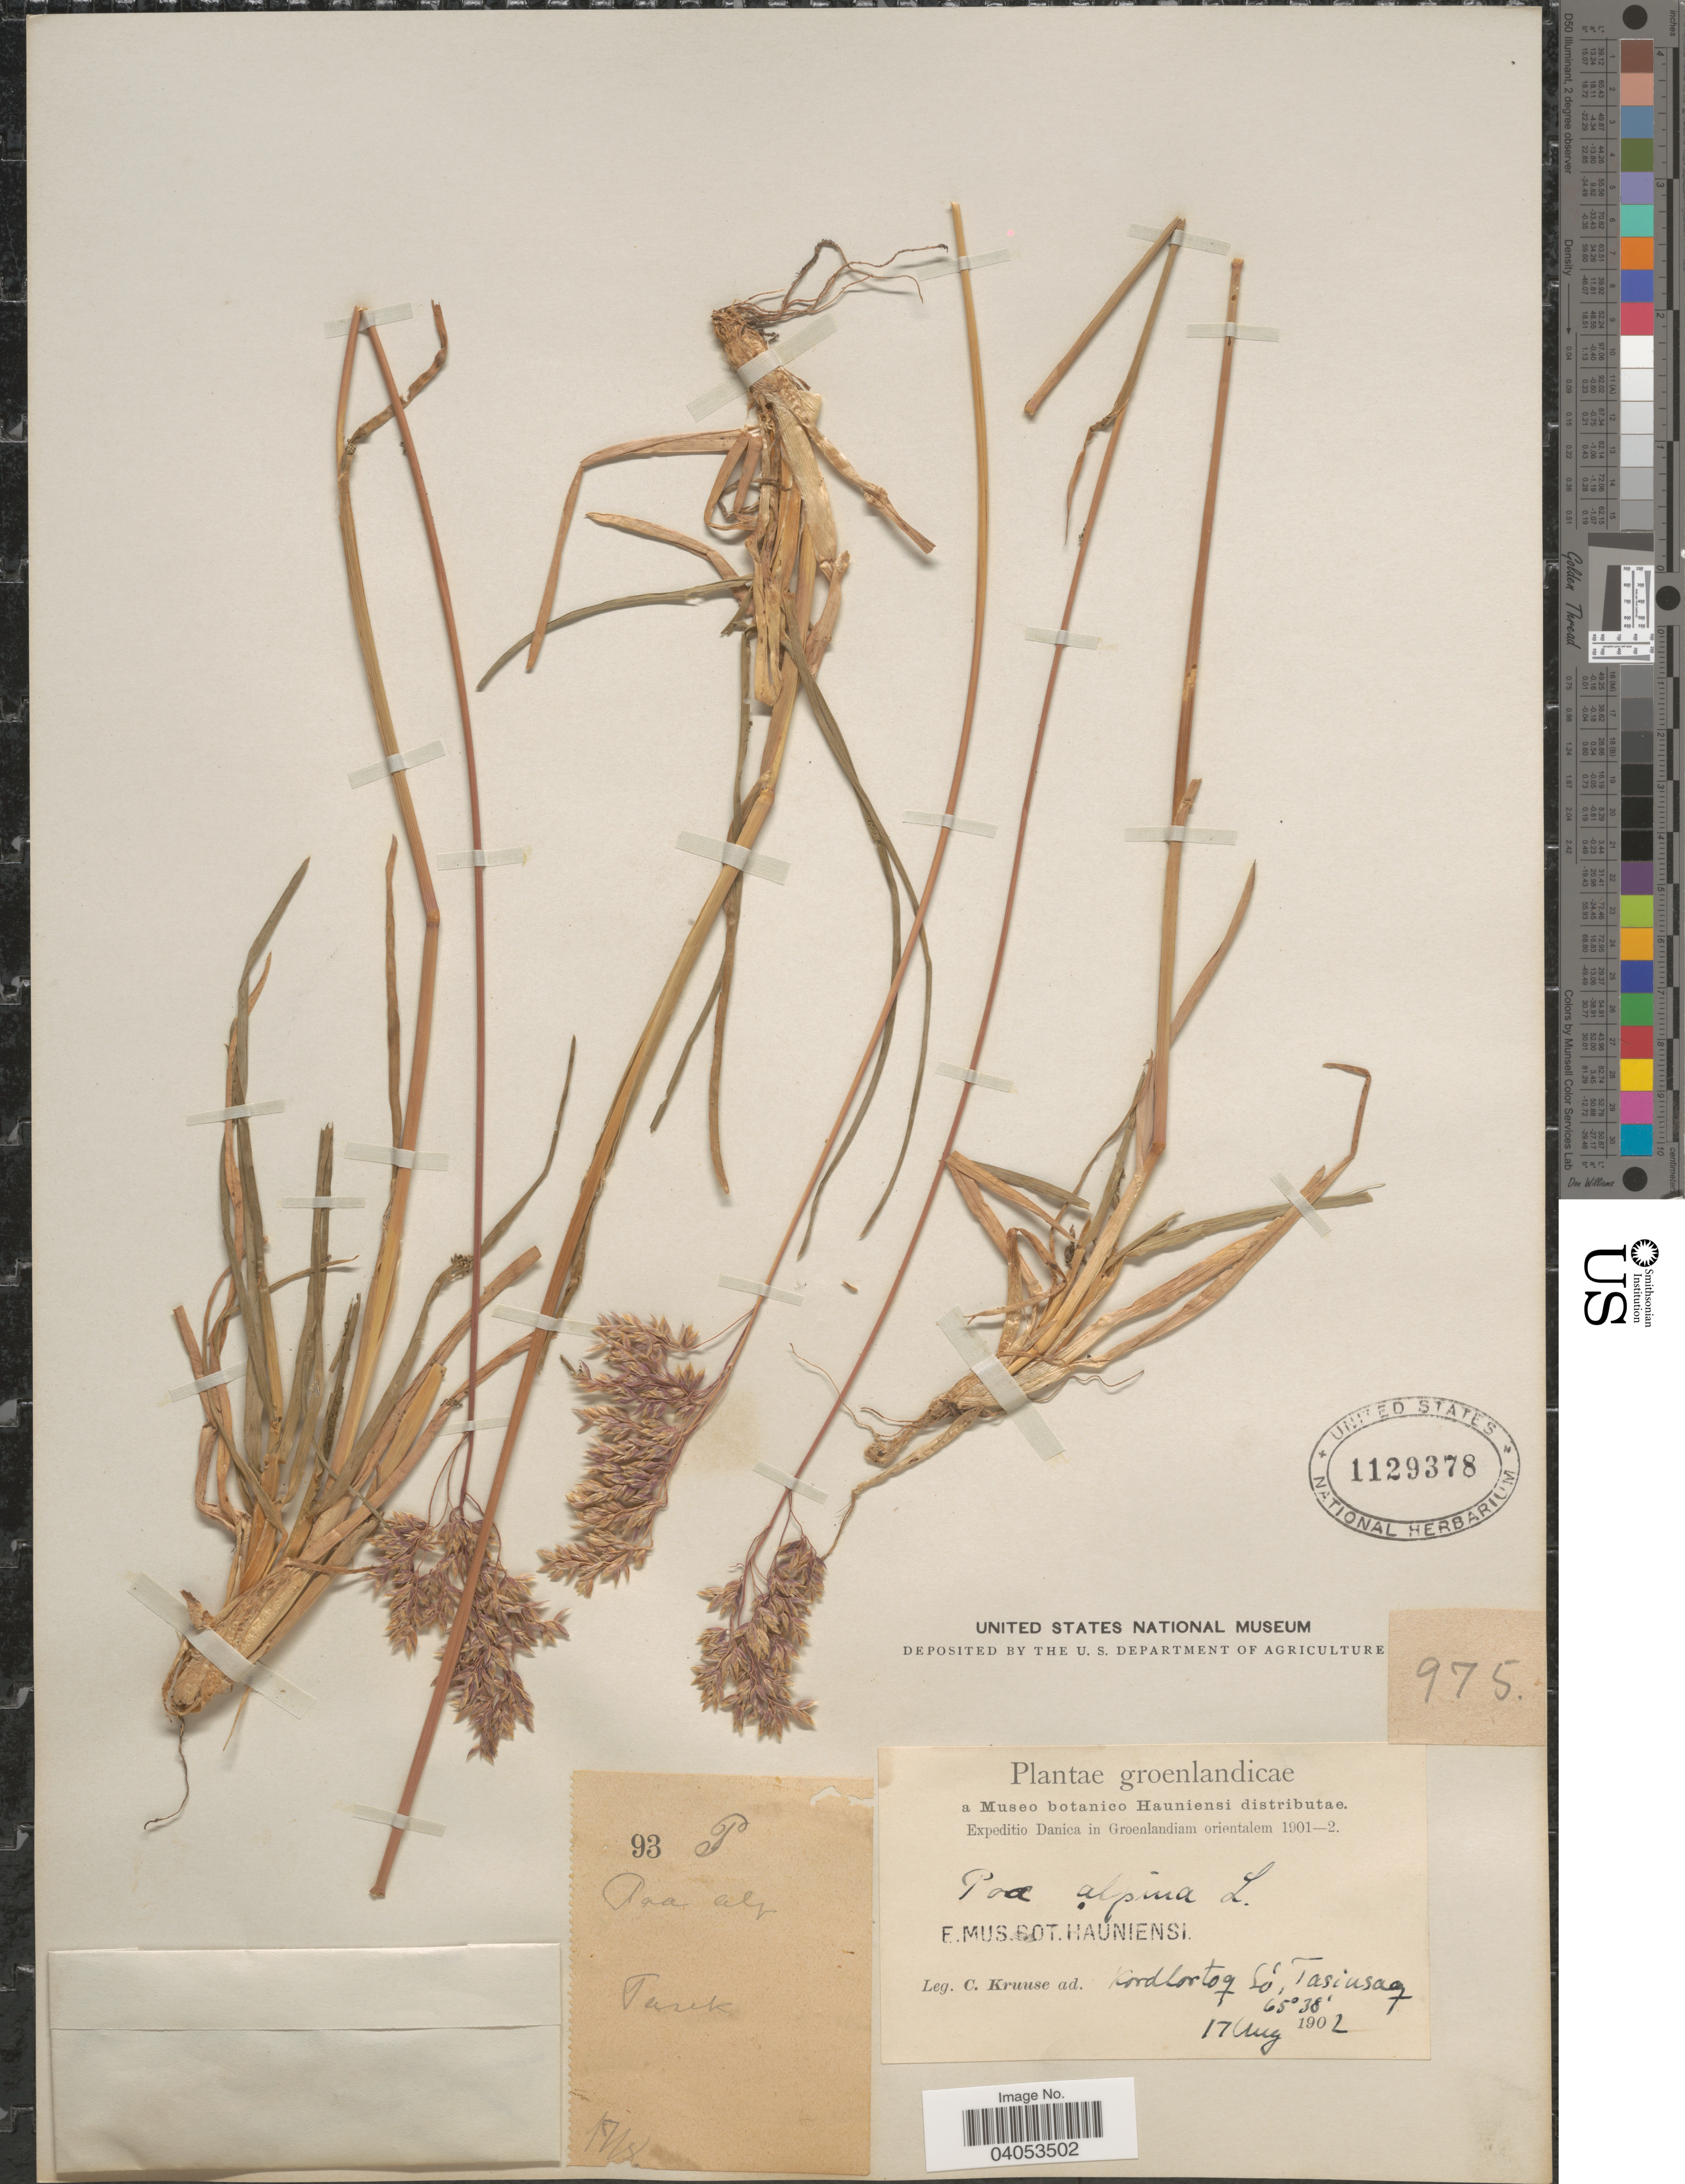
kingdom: Plantae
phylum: Tracheophyta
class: Liliopsida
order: Poales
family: Poaceae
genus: Poa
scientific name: Poa alpina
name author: L.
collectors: C. Kruuse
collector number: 93T/975 *?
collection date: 1902-08-17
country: Greenland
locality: Groenlandicae. In Groenlandiam orientalem. Kordlortoq So, Tasiusaq.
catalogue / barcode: US 1129378